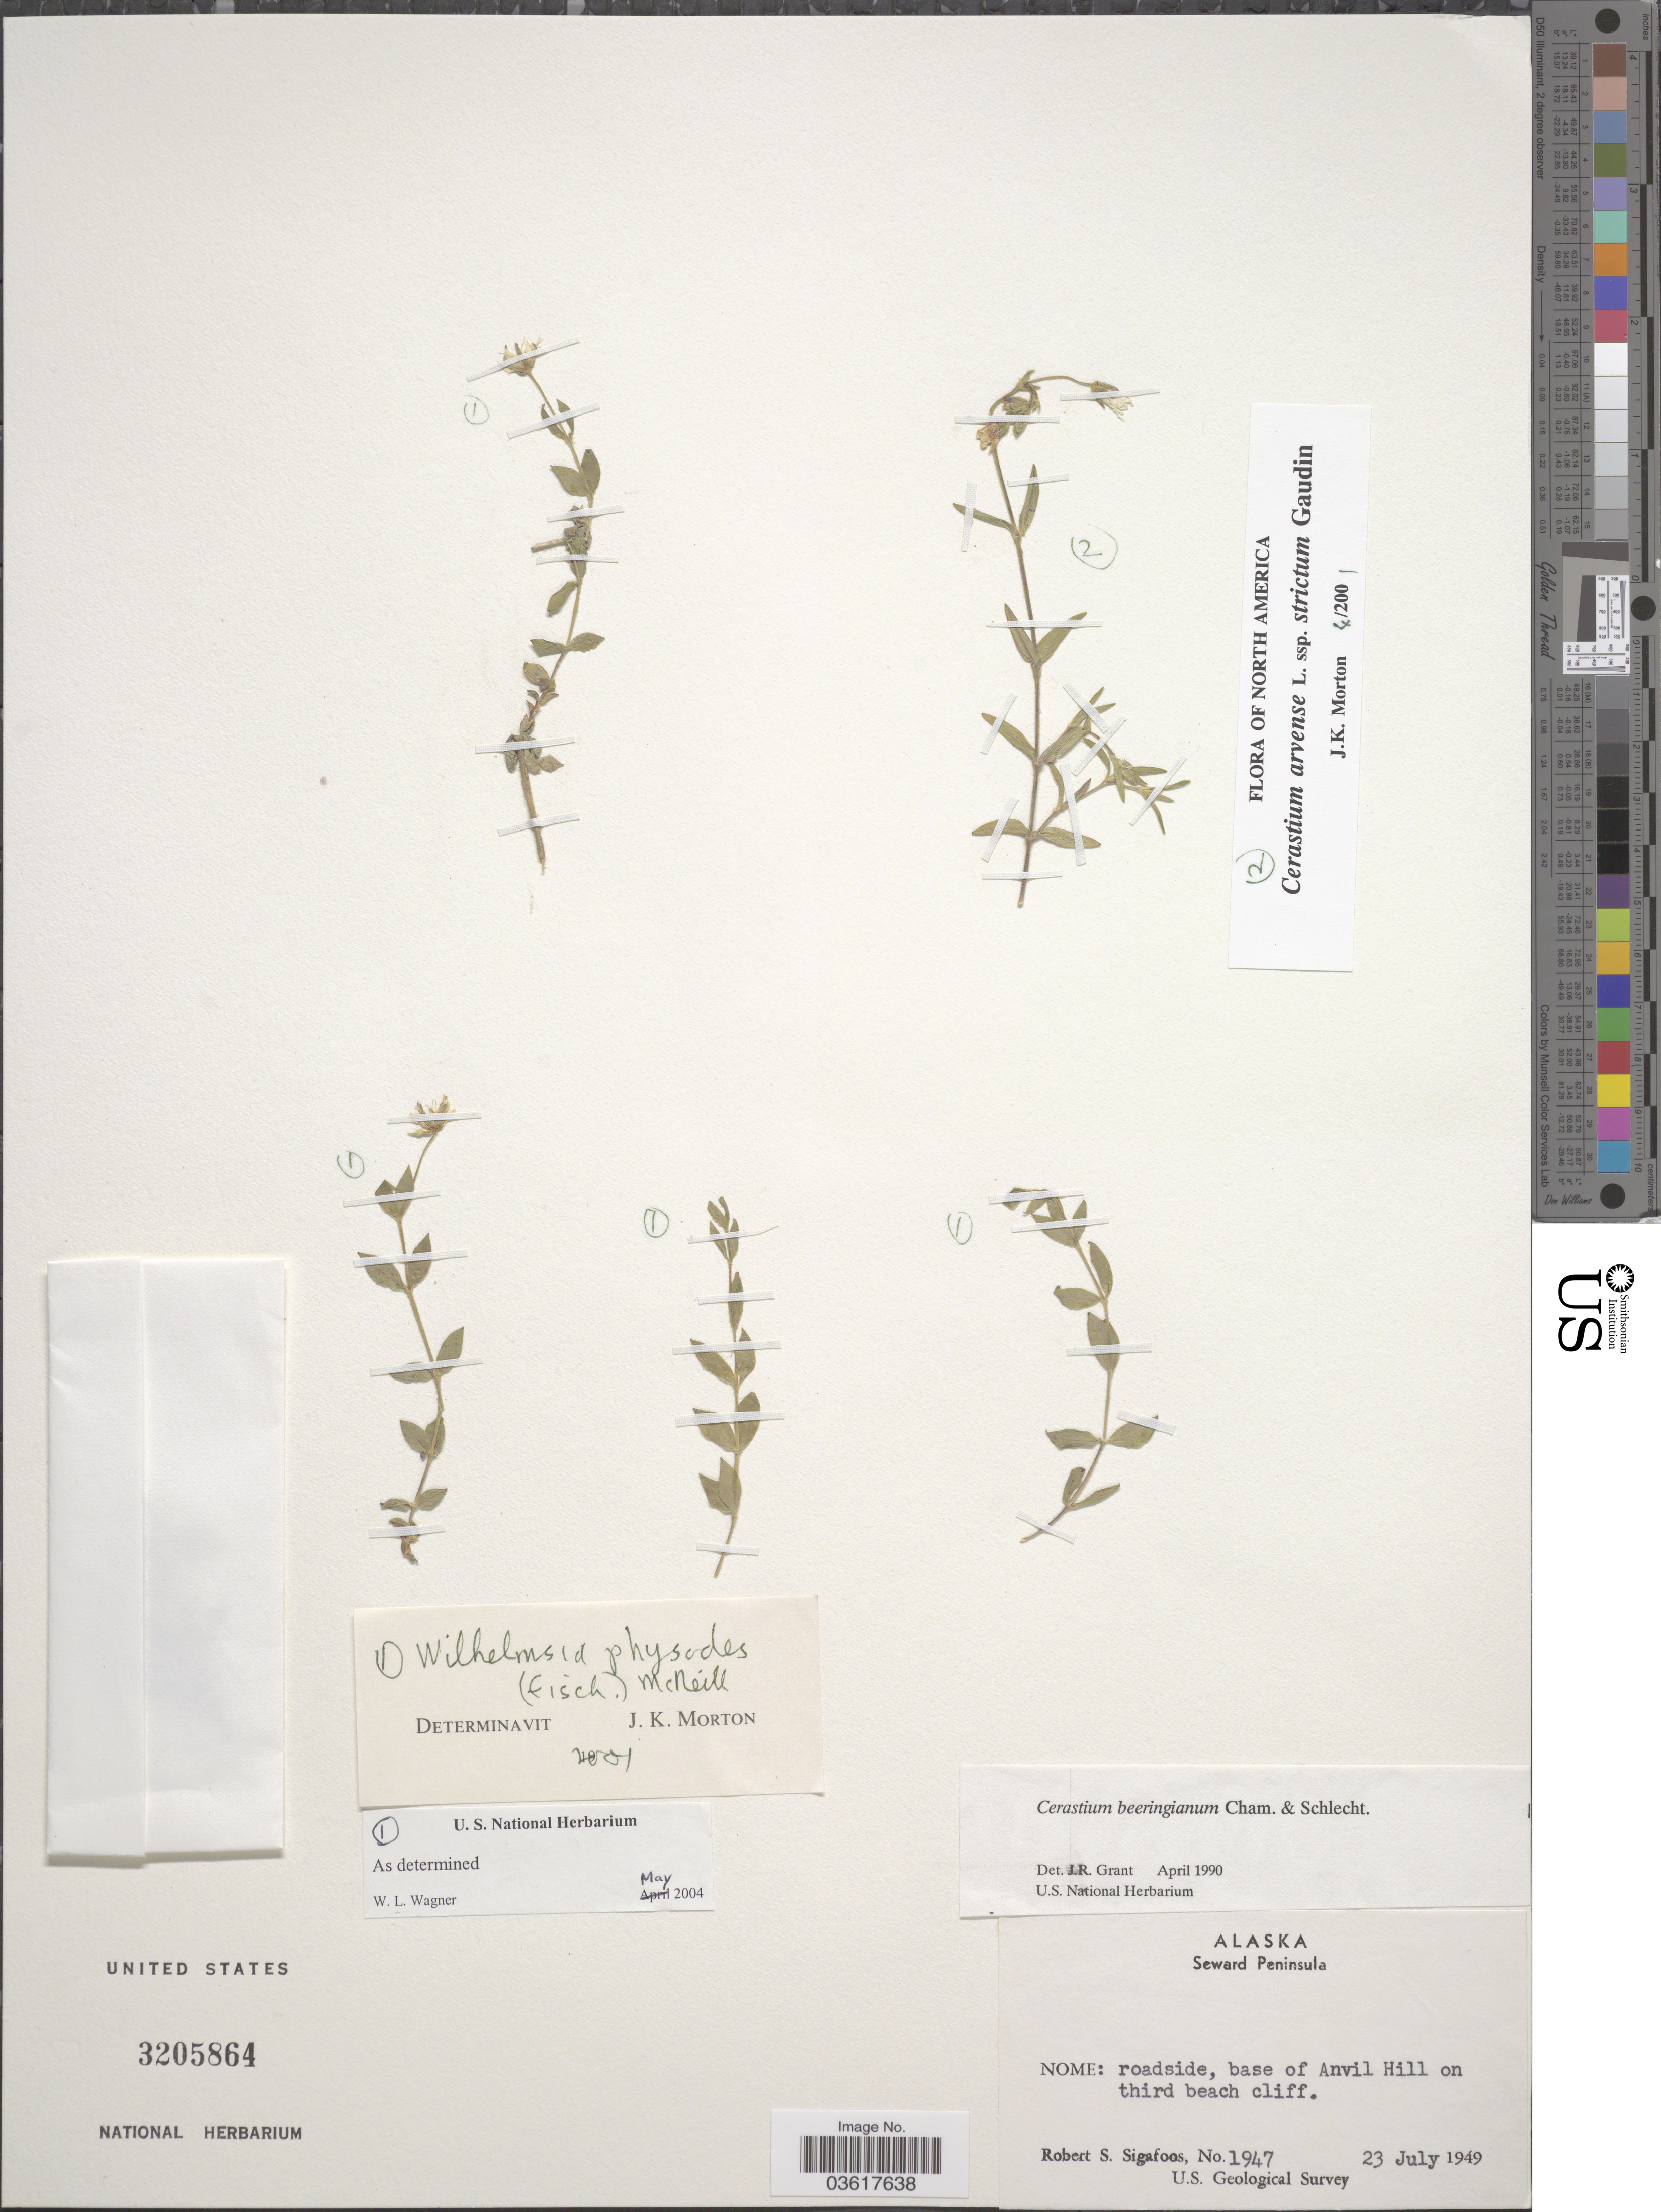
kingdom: Plantae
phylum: Tracheophyta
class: Magnoliopsida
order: Caryophyllales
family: Caryophyllaceae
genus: Wilhelmsia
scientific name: Wilhelmsia sp.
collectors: R. Sigafoos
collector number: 1947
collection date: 1949-07-23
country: United States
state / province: Alaska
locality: Seward Peninsula. Nome: roadside, base of Anvil Hill on third beach cliff.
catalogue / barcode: US 3205864